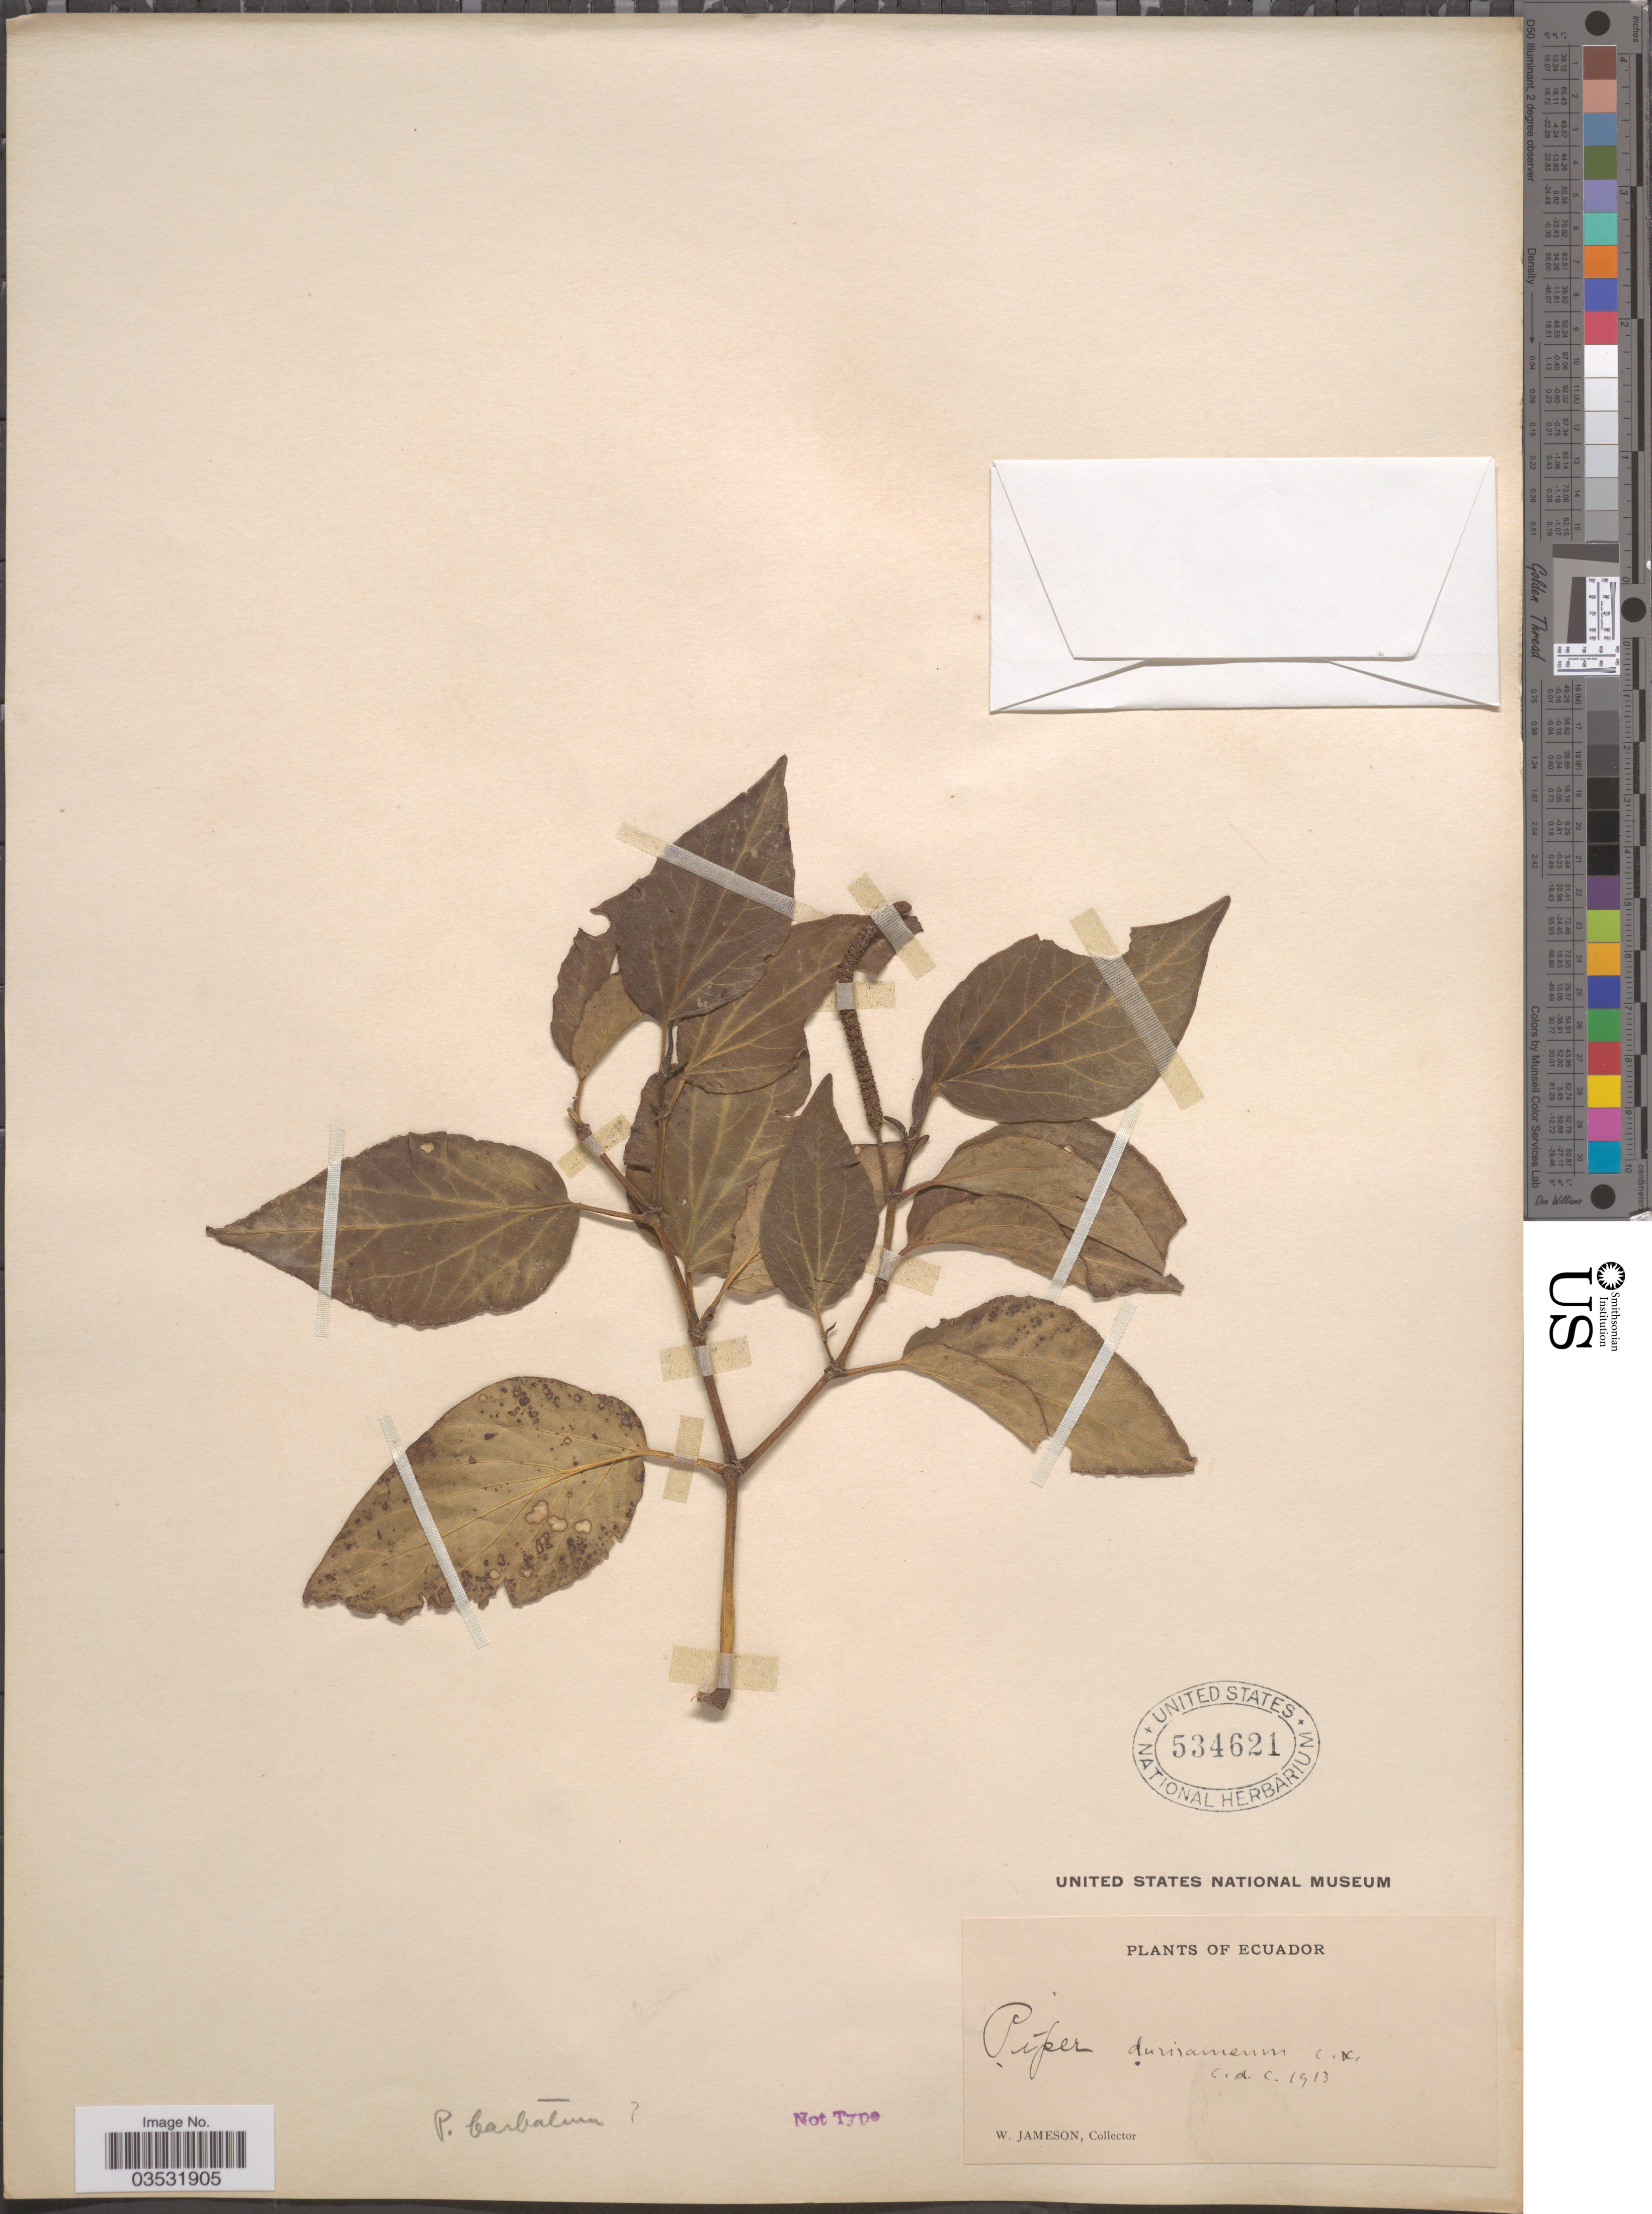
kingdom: Plantae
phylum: Tracheophyta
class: Magnoliopsida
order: Piperales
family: Piperaceae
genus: Piper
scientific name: Piper barbatum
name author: C. DC.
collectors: W. Jameson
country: Ecuador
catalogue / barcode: US 534621